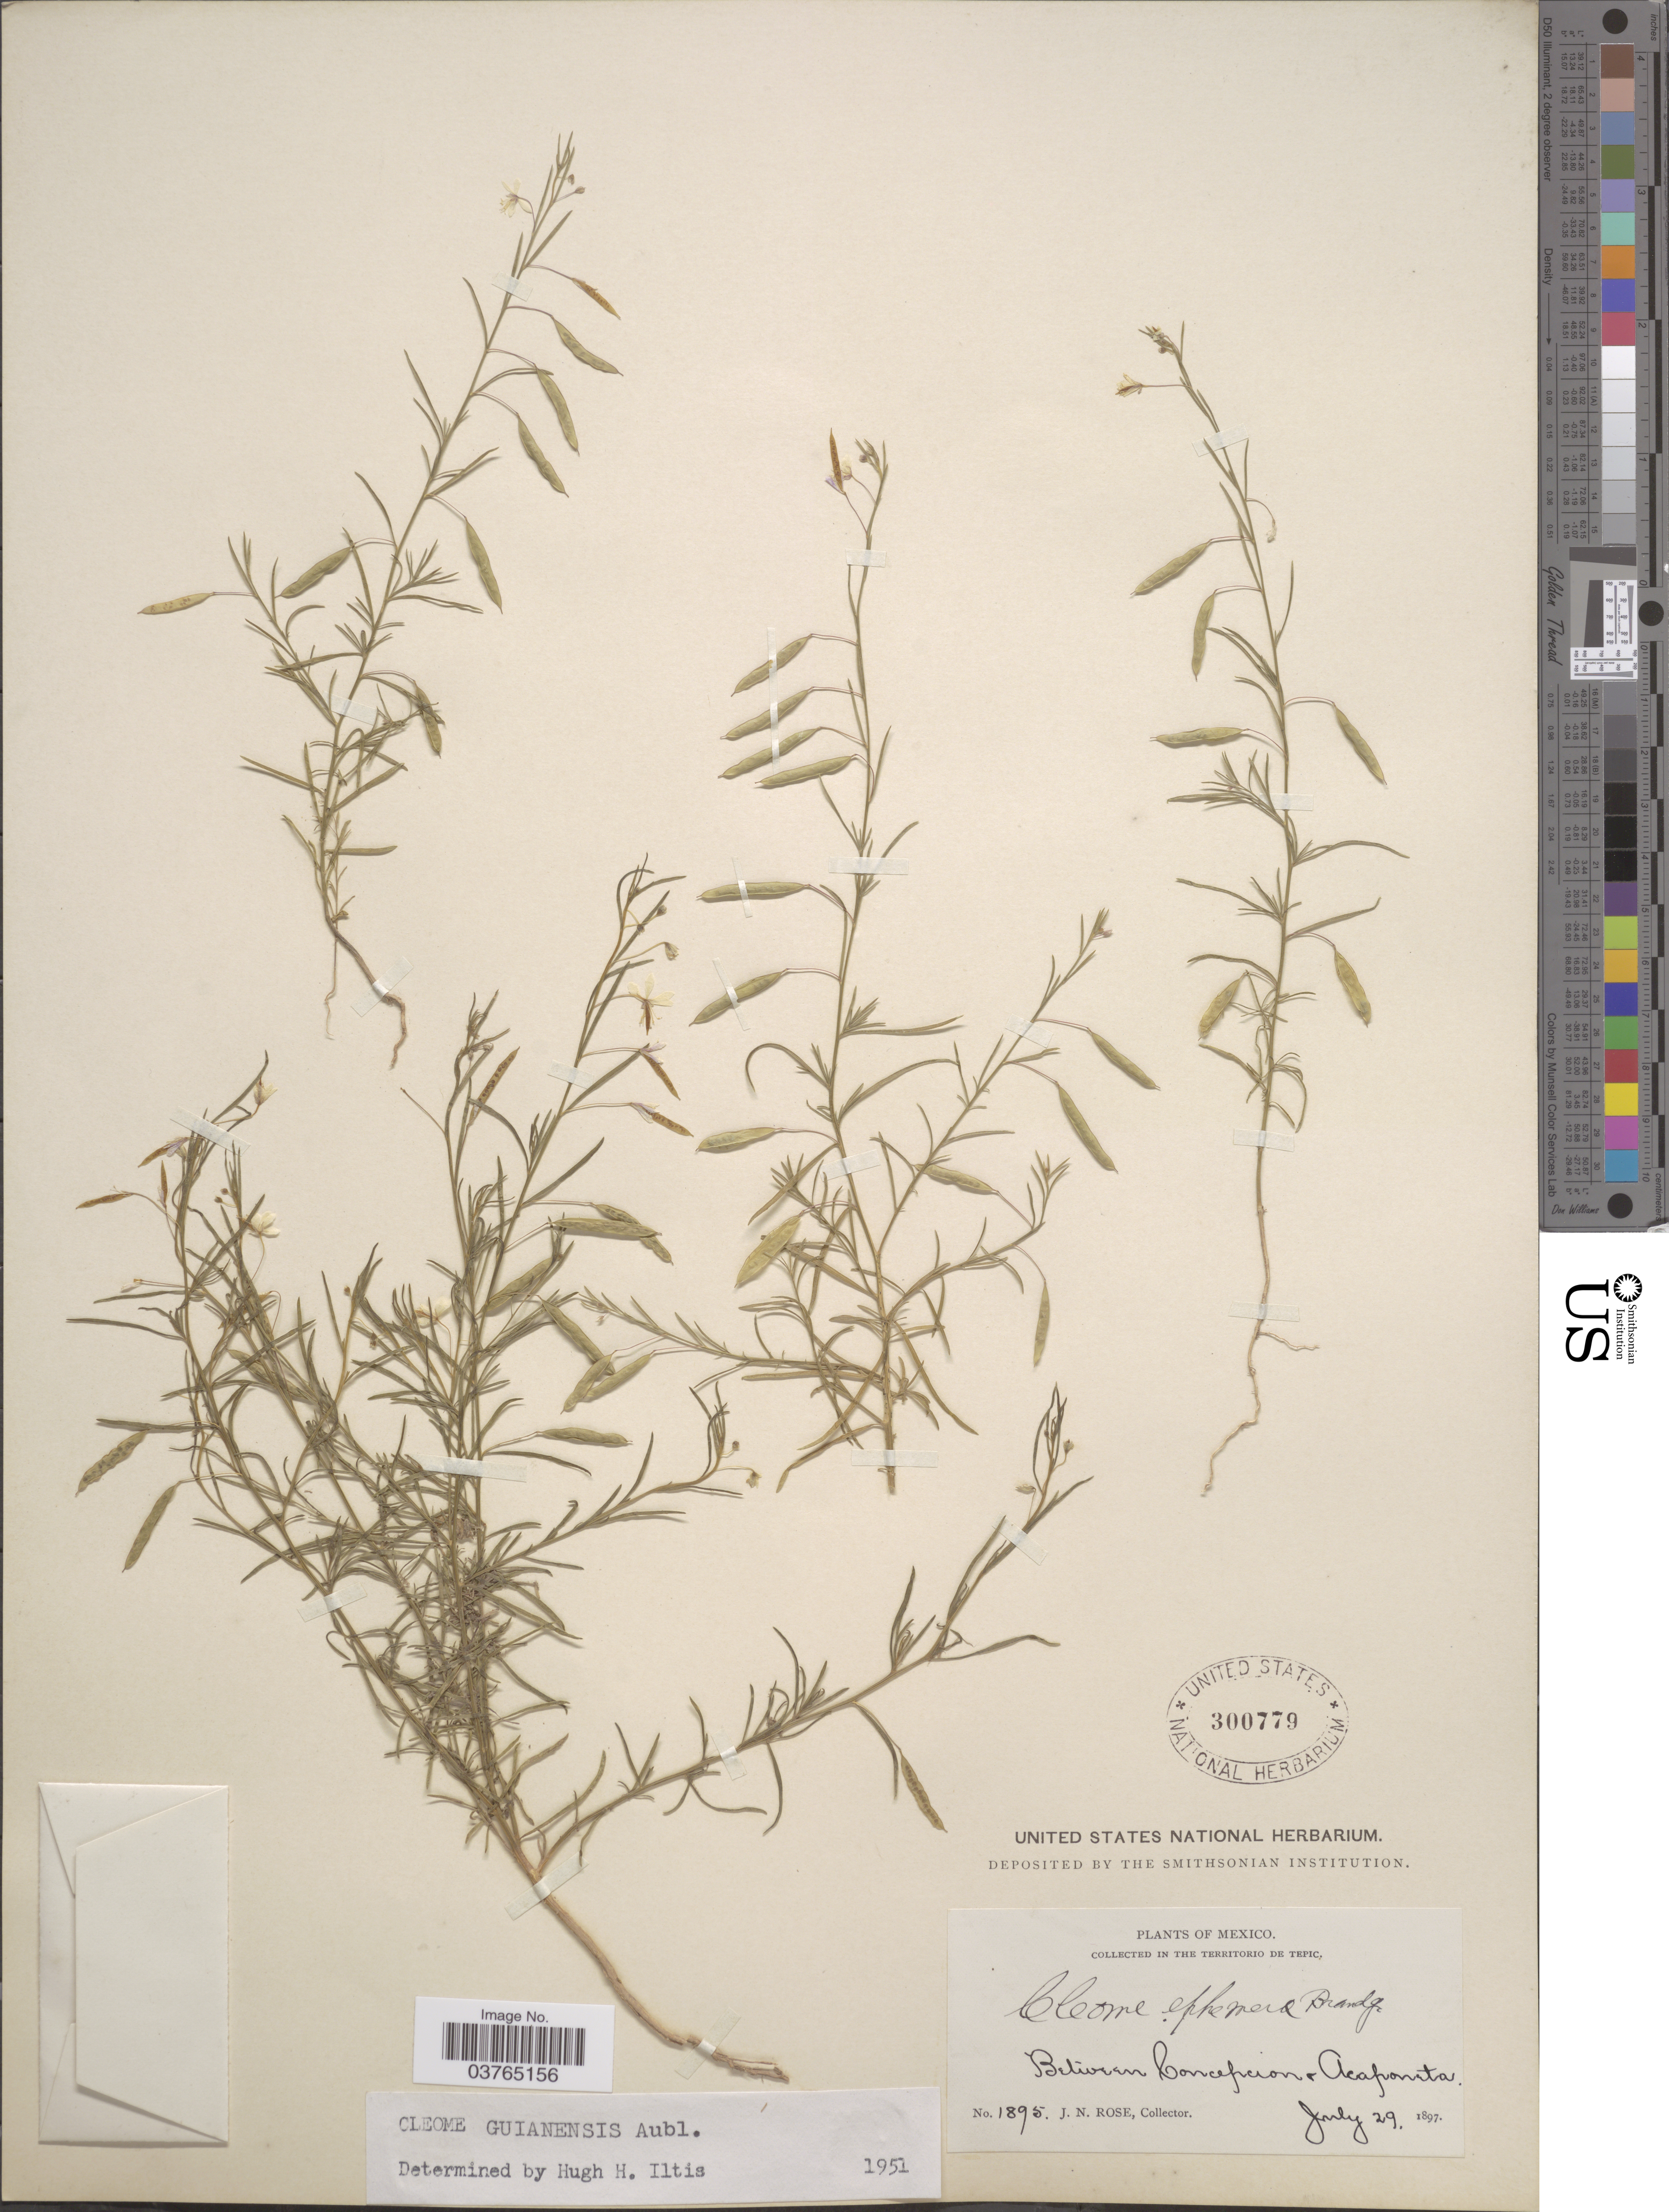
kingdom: Plantae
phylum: Tracheophyta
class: Magnoliopsida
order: Brassicales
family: Cleomaceae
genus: Physostemon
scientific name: Physostemon guianensis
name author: (Aubl.) Malme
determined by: Strong, M. T., (US), Smithsonian Institution - National Museum of Natural History (UNITED STATES)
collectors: J. N. Rose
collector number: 1895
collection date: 1897-07-29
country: Mexico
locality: In the Territorio de Tepic. Between Concepcion & Acaponeta.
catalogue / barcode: US 300779